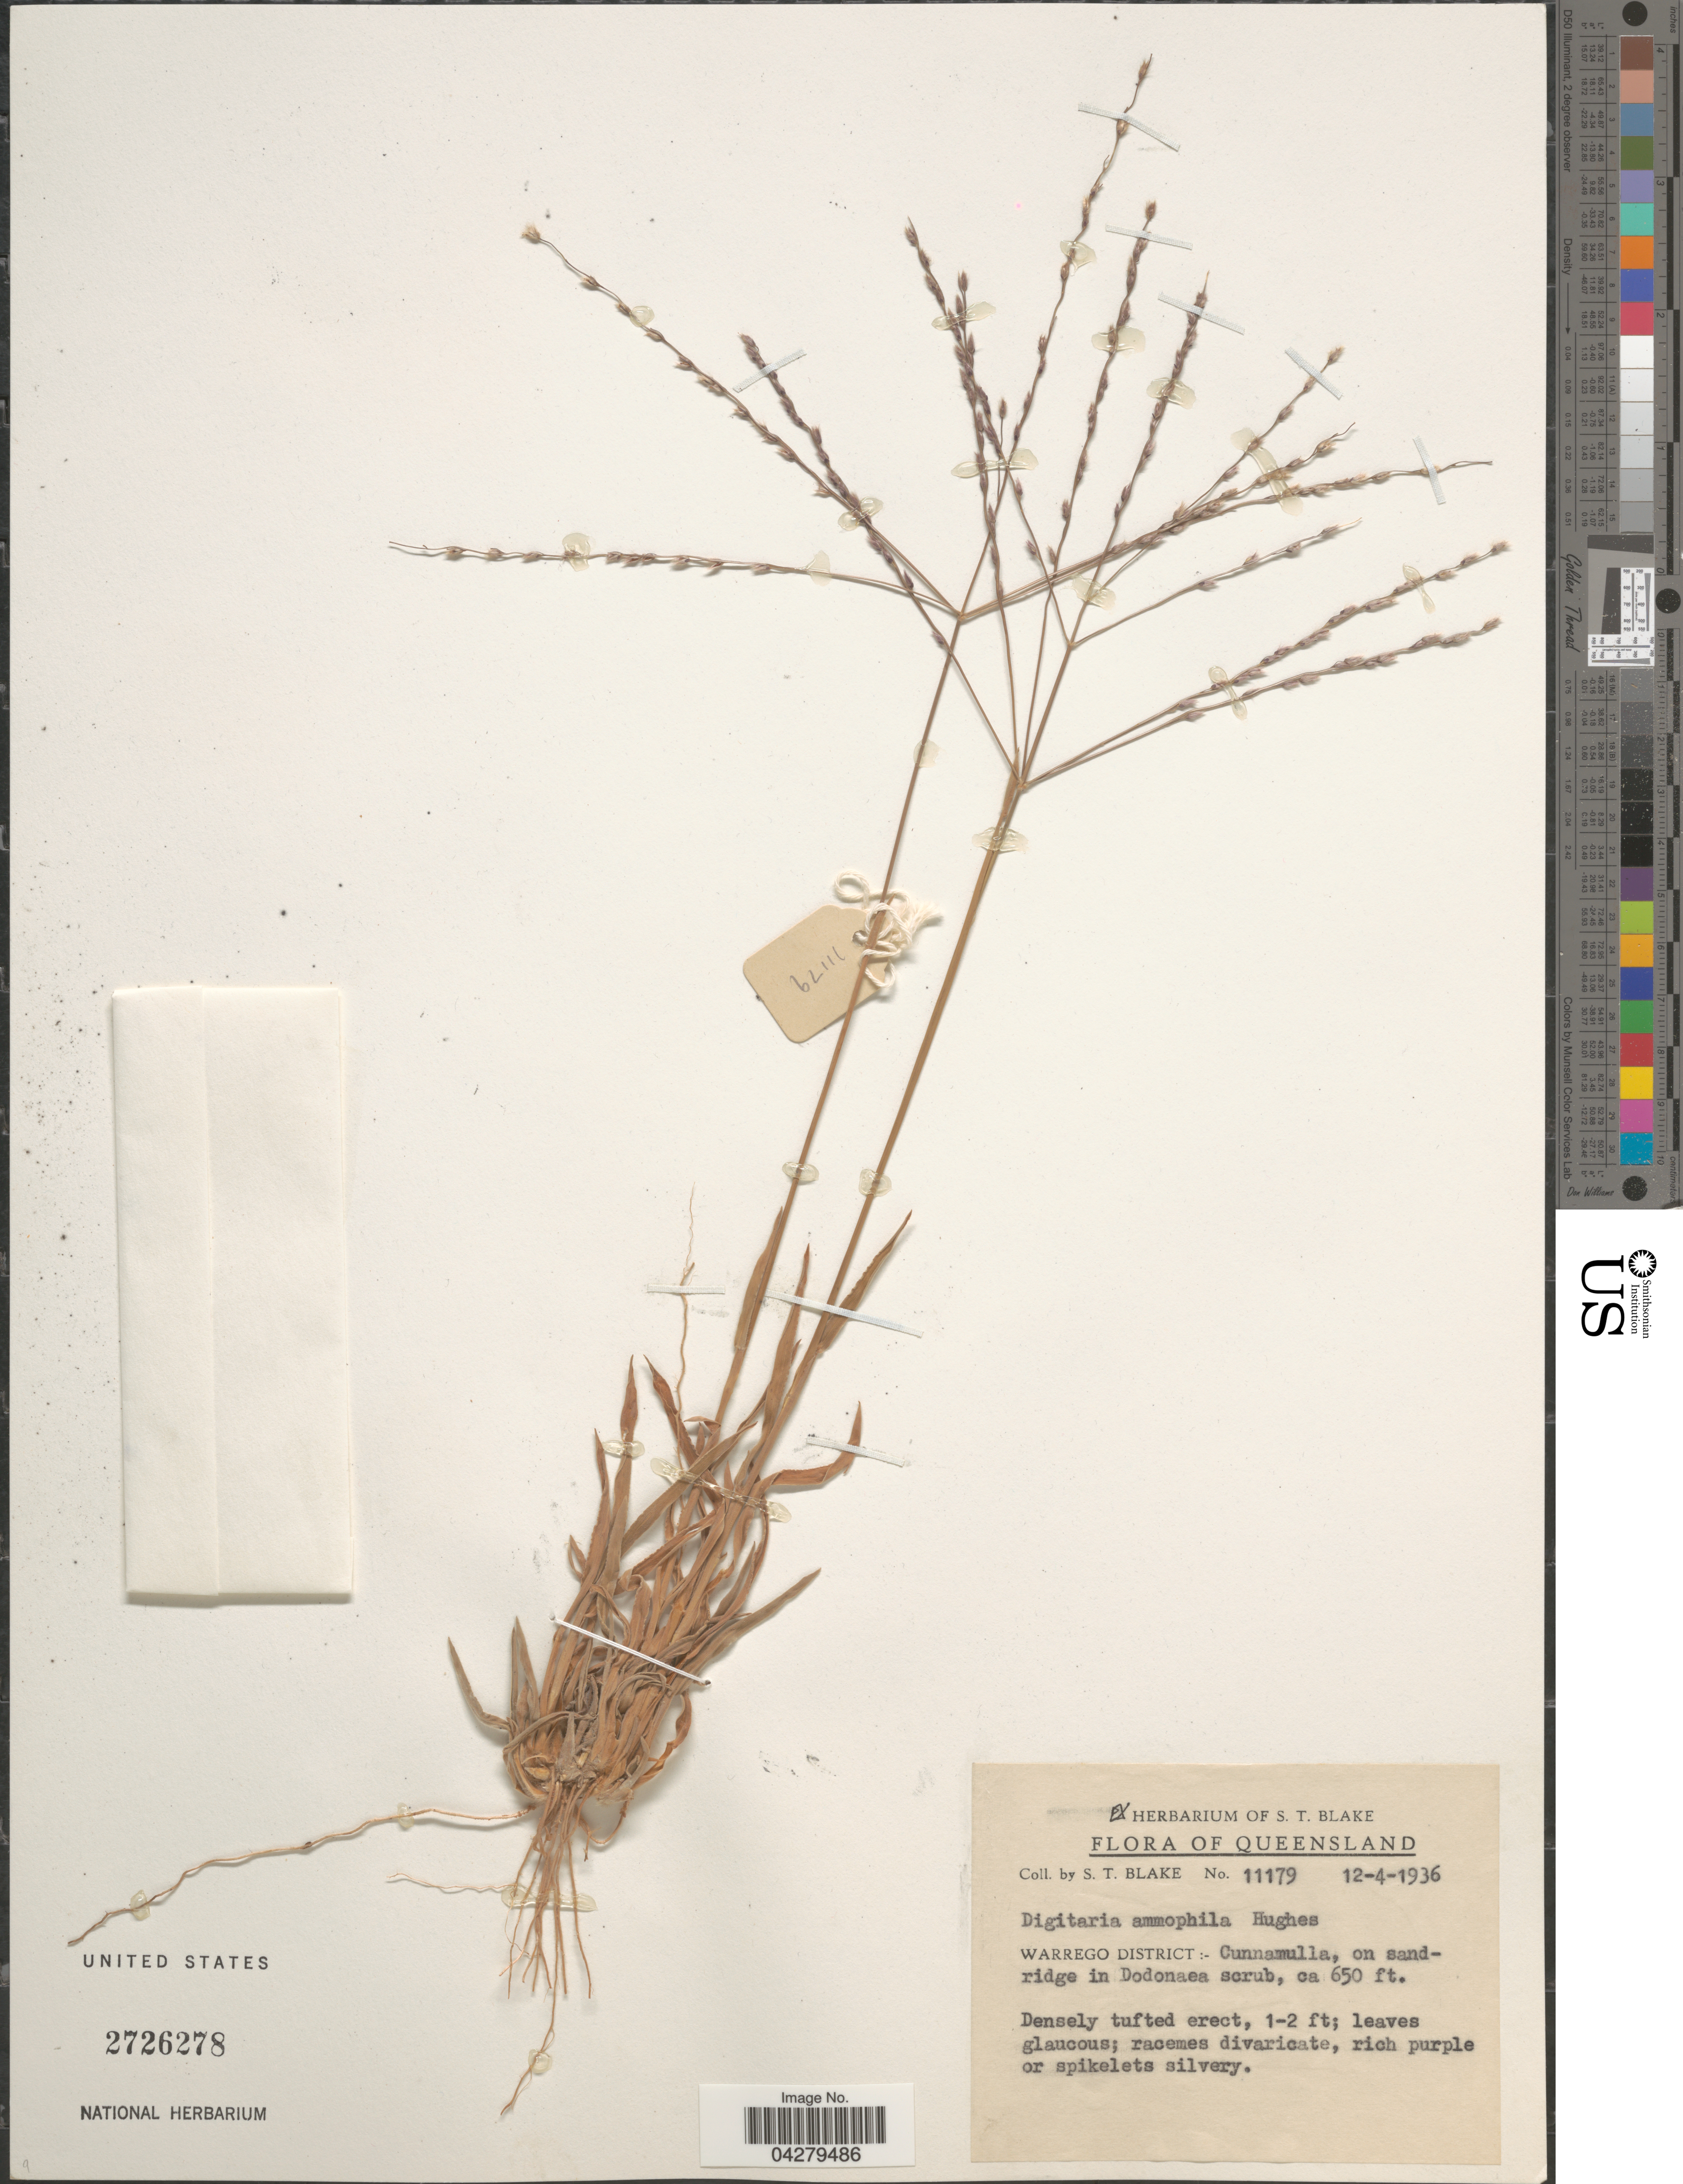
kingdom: Plantae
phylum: Tracheophyta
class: Liliopsida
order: Poales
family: Poaceae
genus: Digitaria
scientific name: Digitaria ammophila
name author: (F. Muell.) Hughes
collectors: S. T. Blake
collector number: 11179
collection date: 1936-04-12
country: Australia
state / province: Queensland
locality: Warrego District: - Cunnamulla.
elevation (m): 198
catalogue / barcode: US 2726278